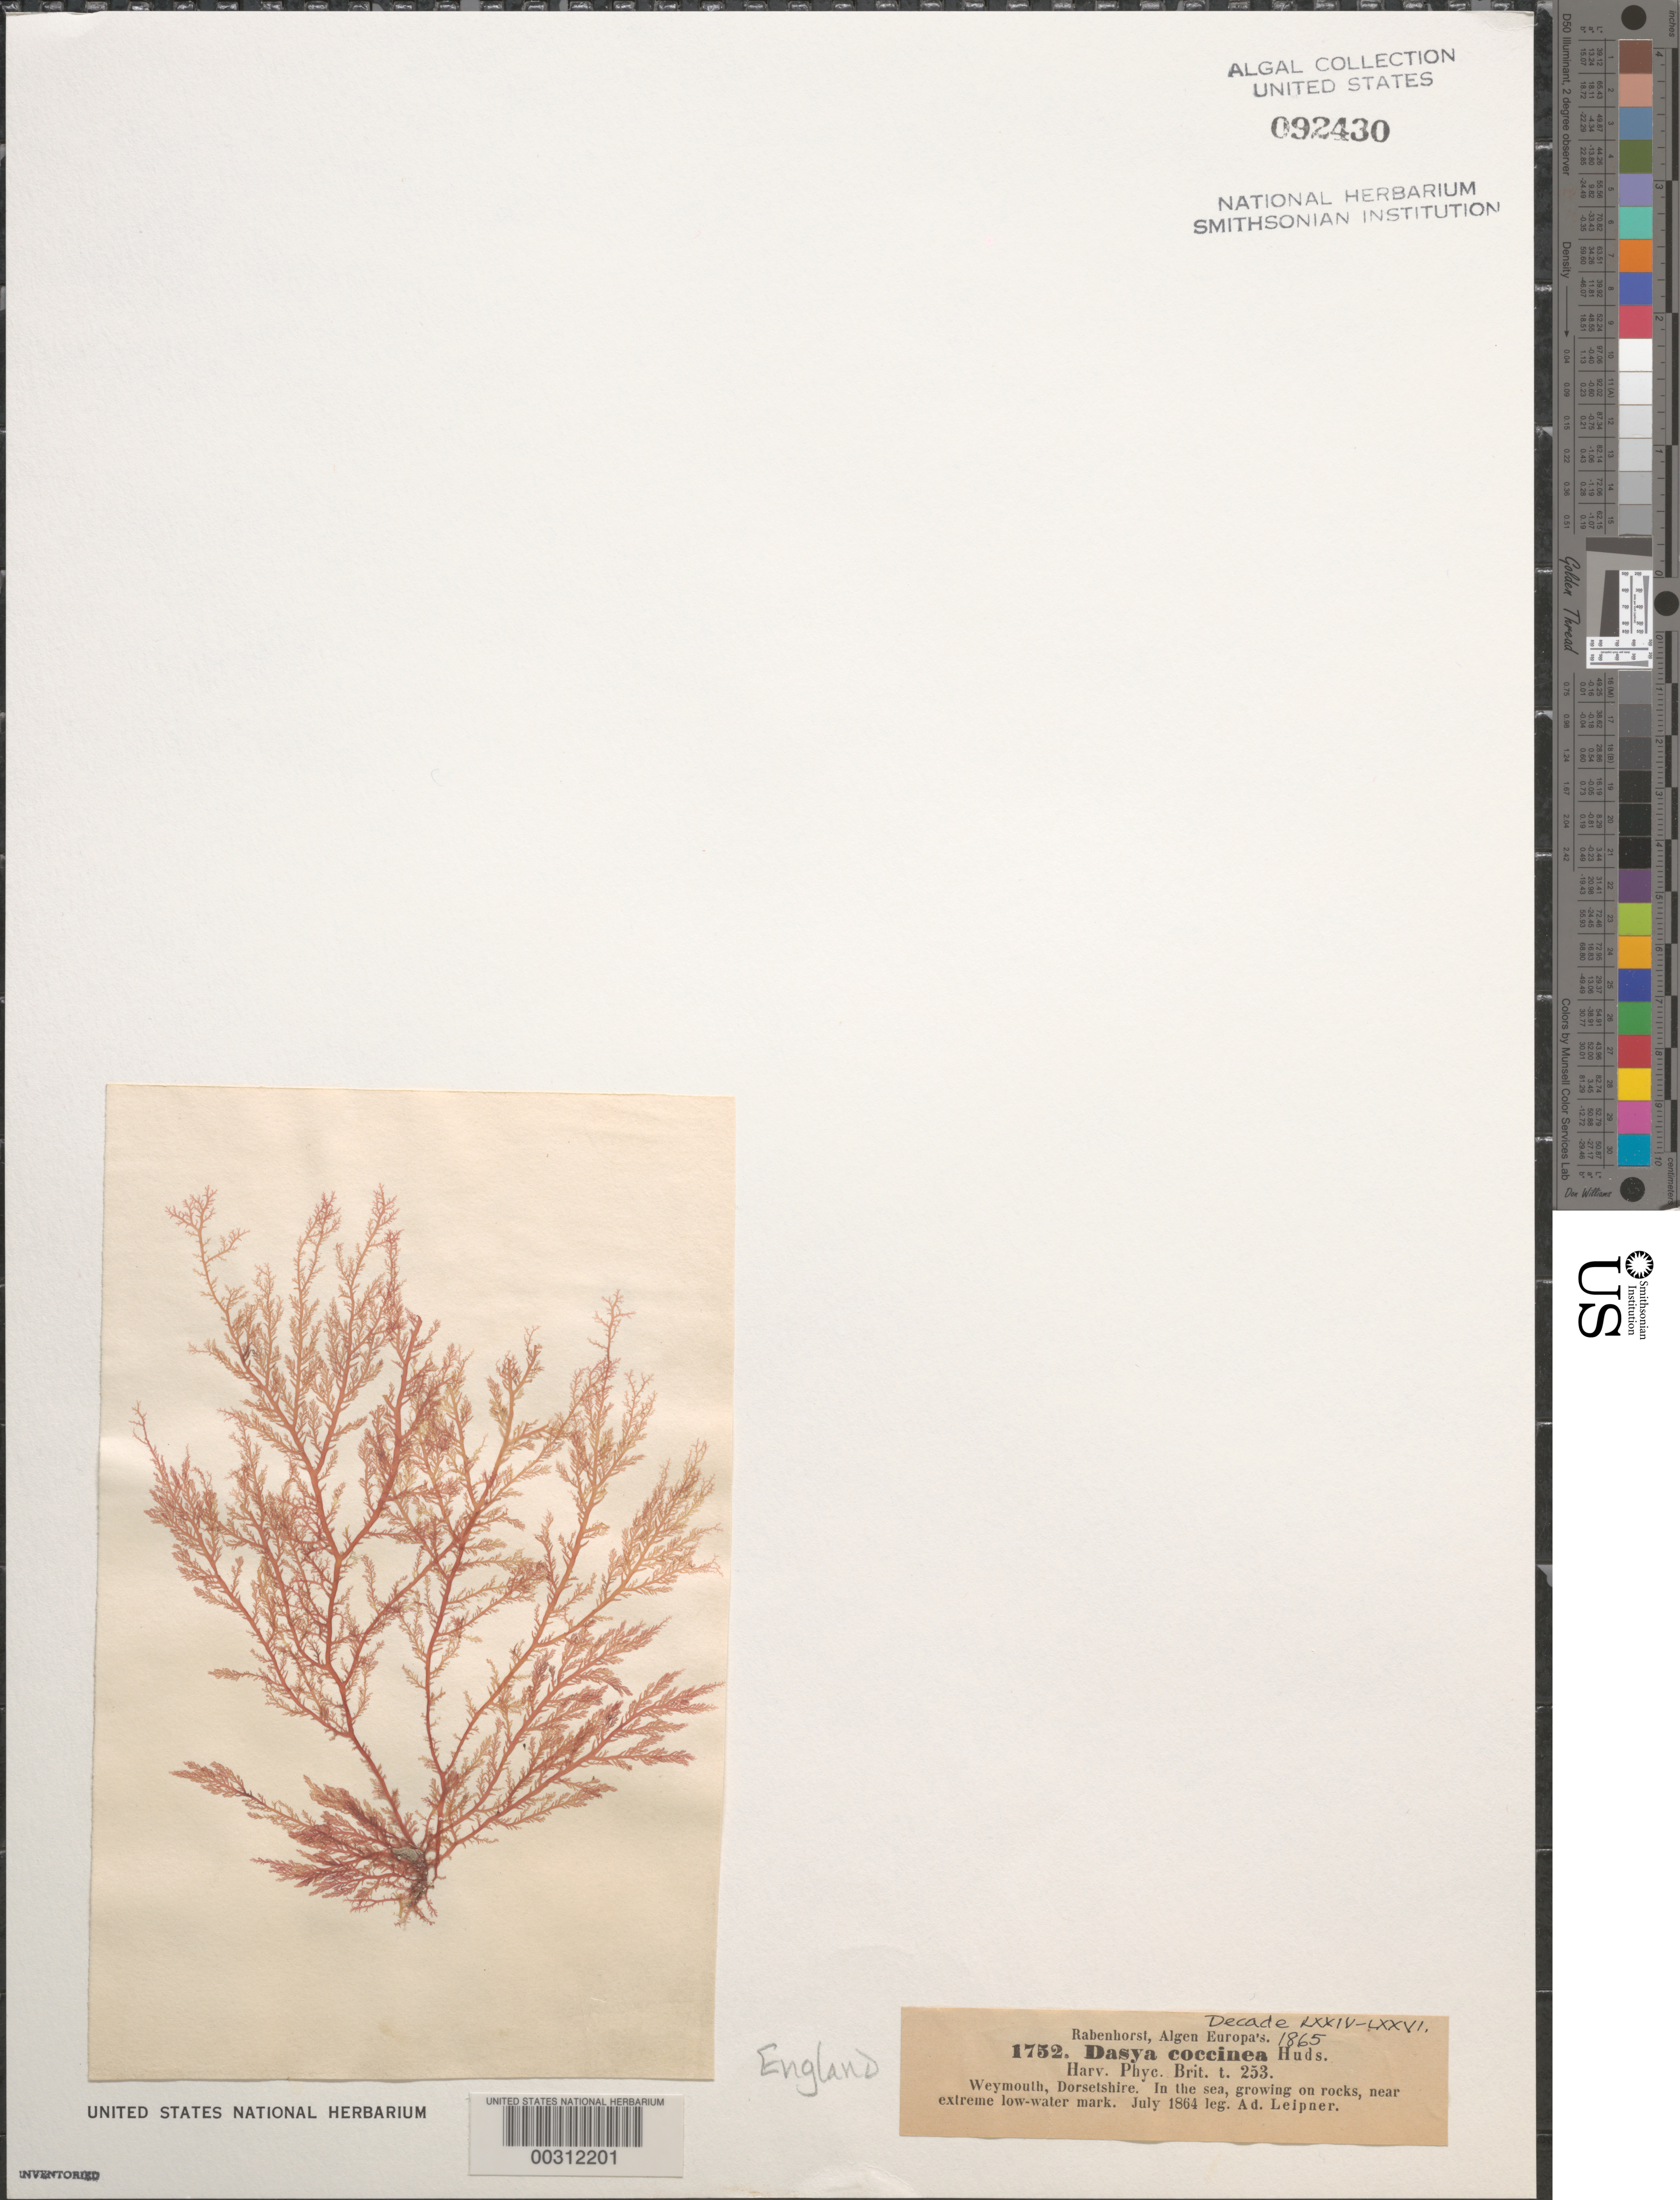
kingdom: Plantae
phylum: Rhodophyta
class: Florideophyceae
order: Ceramiales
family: Dasyaceae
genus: Heterosiphonia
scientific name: Heterosiphonia plumosa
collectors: A. Leipner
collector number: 1752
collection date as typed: Jul 1864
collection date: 1864-07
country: United Kingdom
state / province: England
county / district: Dorset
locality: Weymouth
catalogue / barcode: US 92430